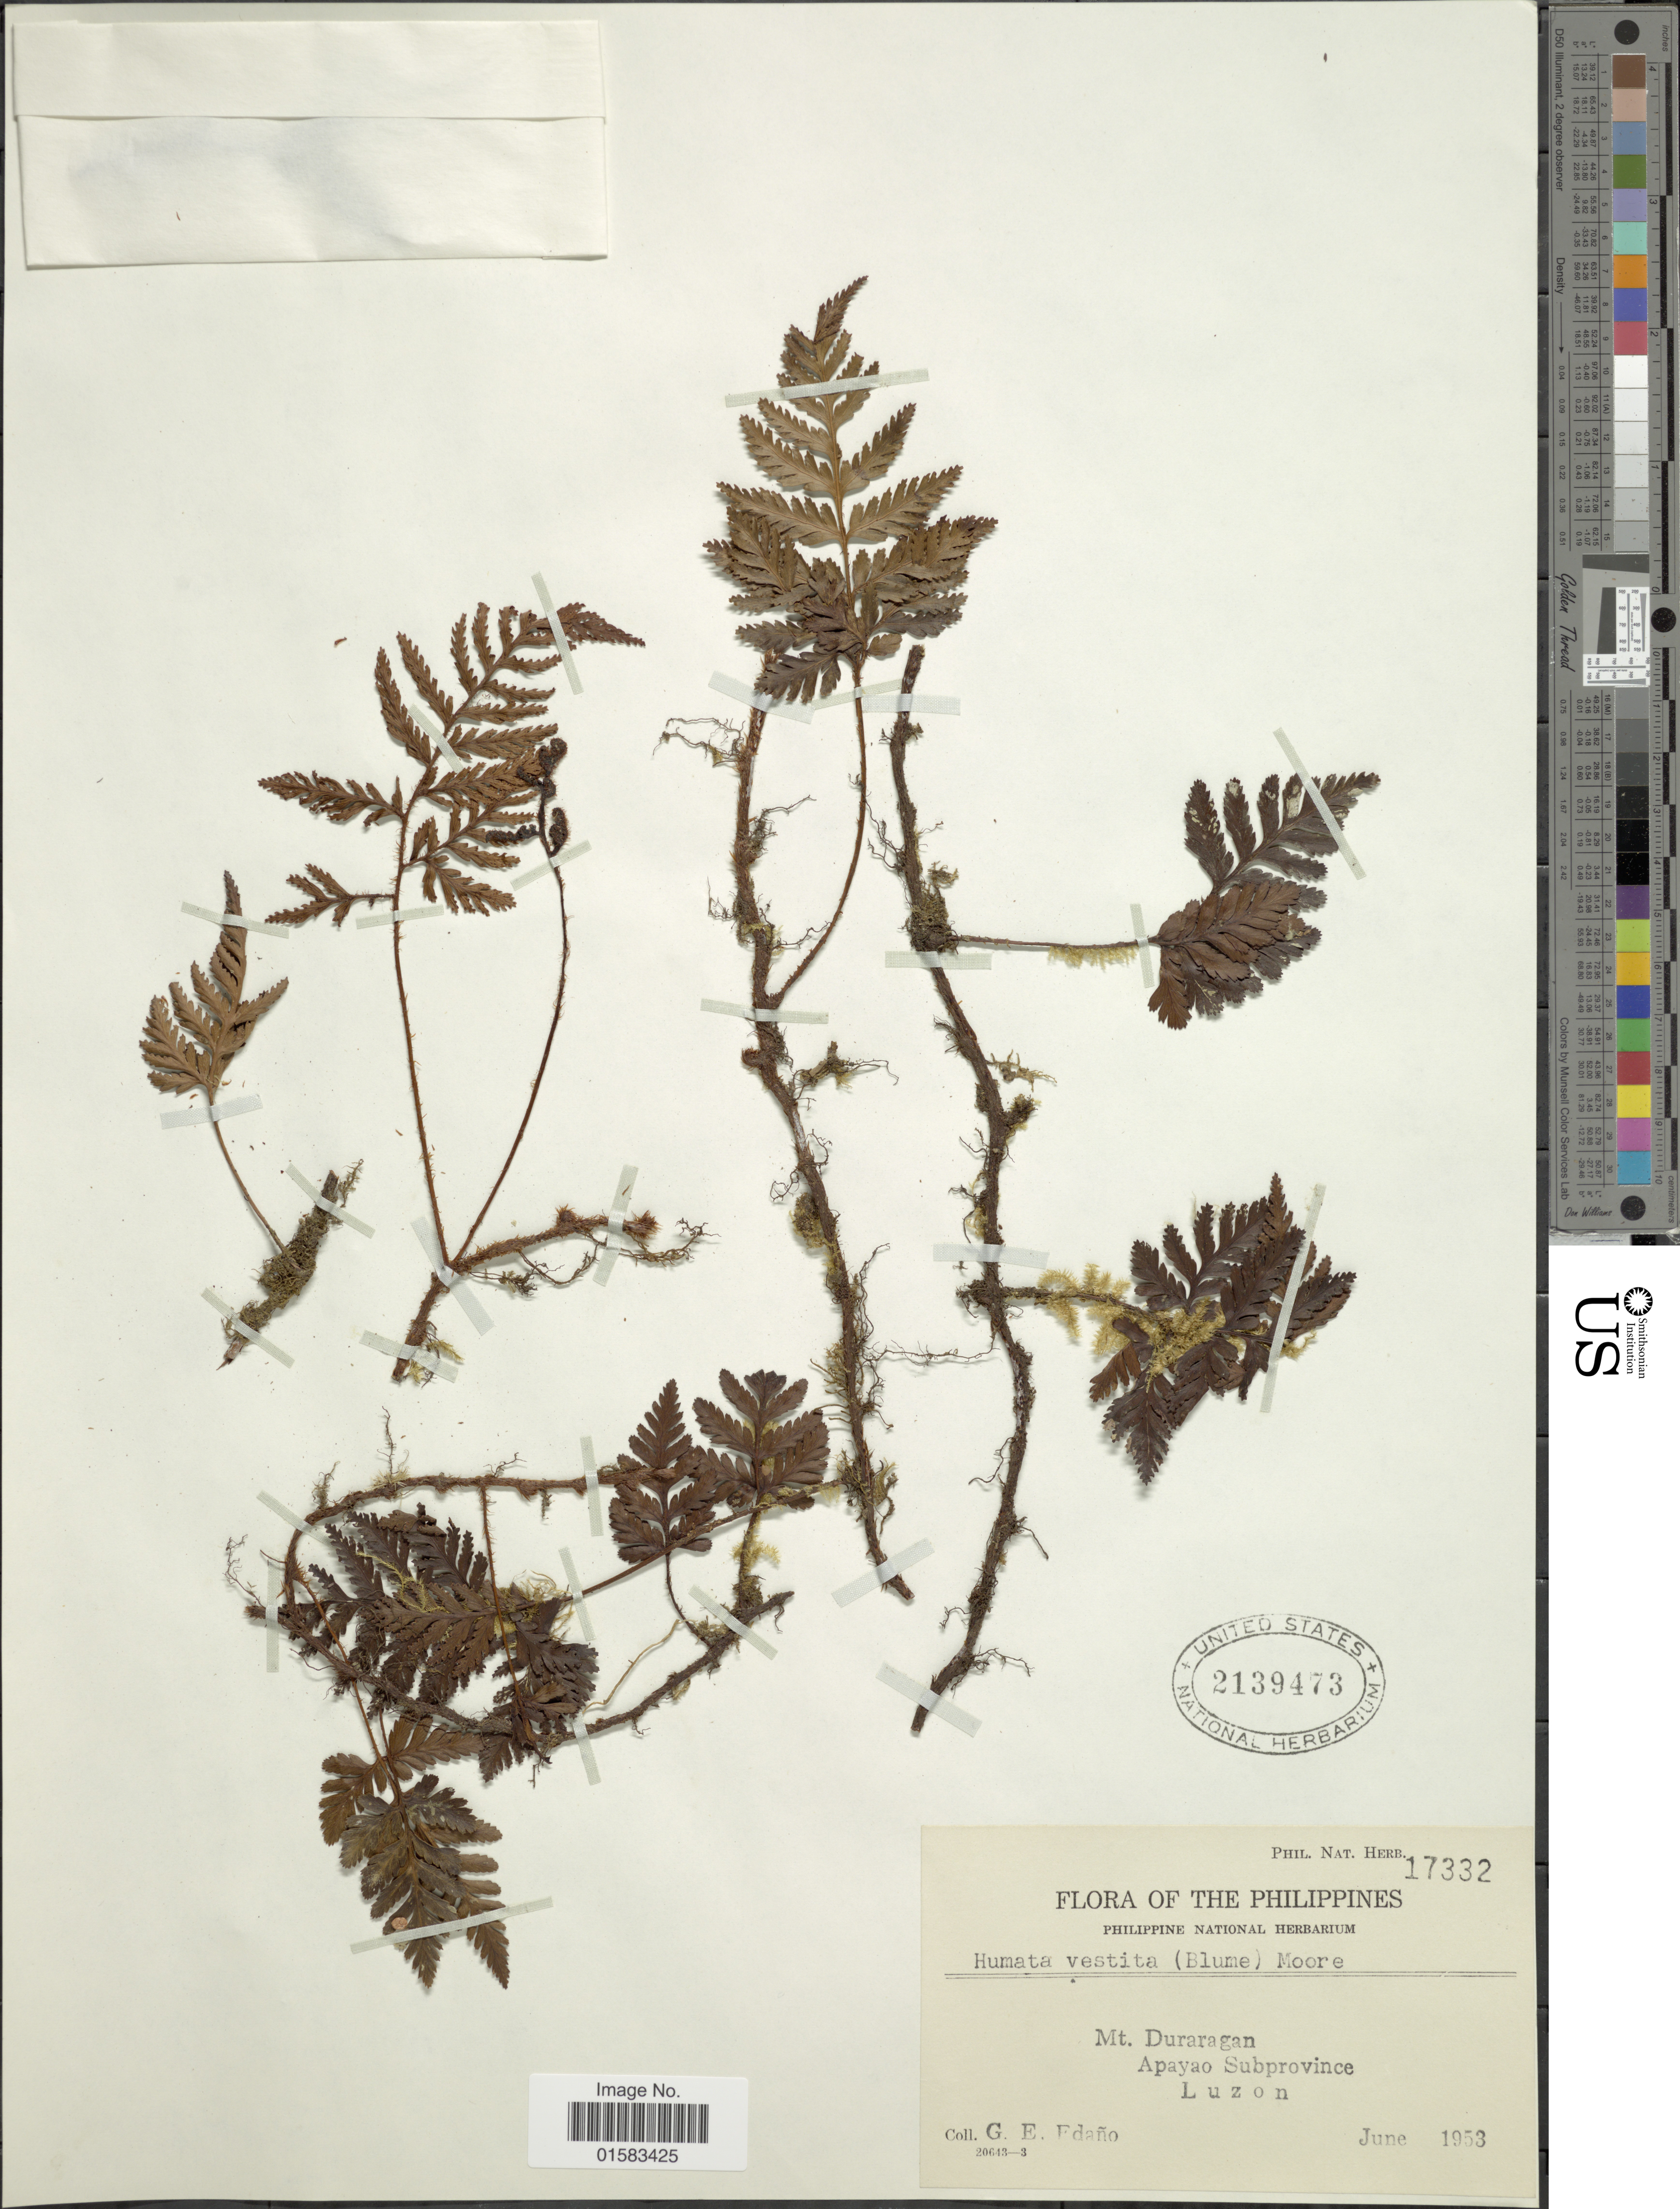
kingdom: Plantae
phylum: Tracheophyta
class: Polypodiopsida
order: Polypodiales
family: Davalliaceae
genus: Davallia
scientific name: Davallia repens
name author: (L. f.) Kuhn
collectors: G. Edaño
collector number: Phil. Nat. Herb. 17332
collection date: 1953-06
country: Philippines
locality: Mt. Duraragan, Apayao Subprovince, Luzon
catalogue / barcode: US 2139473